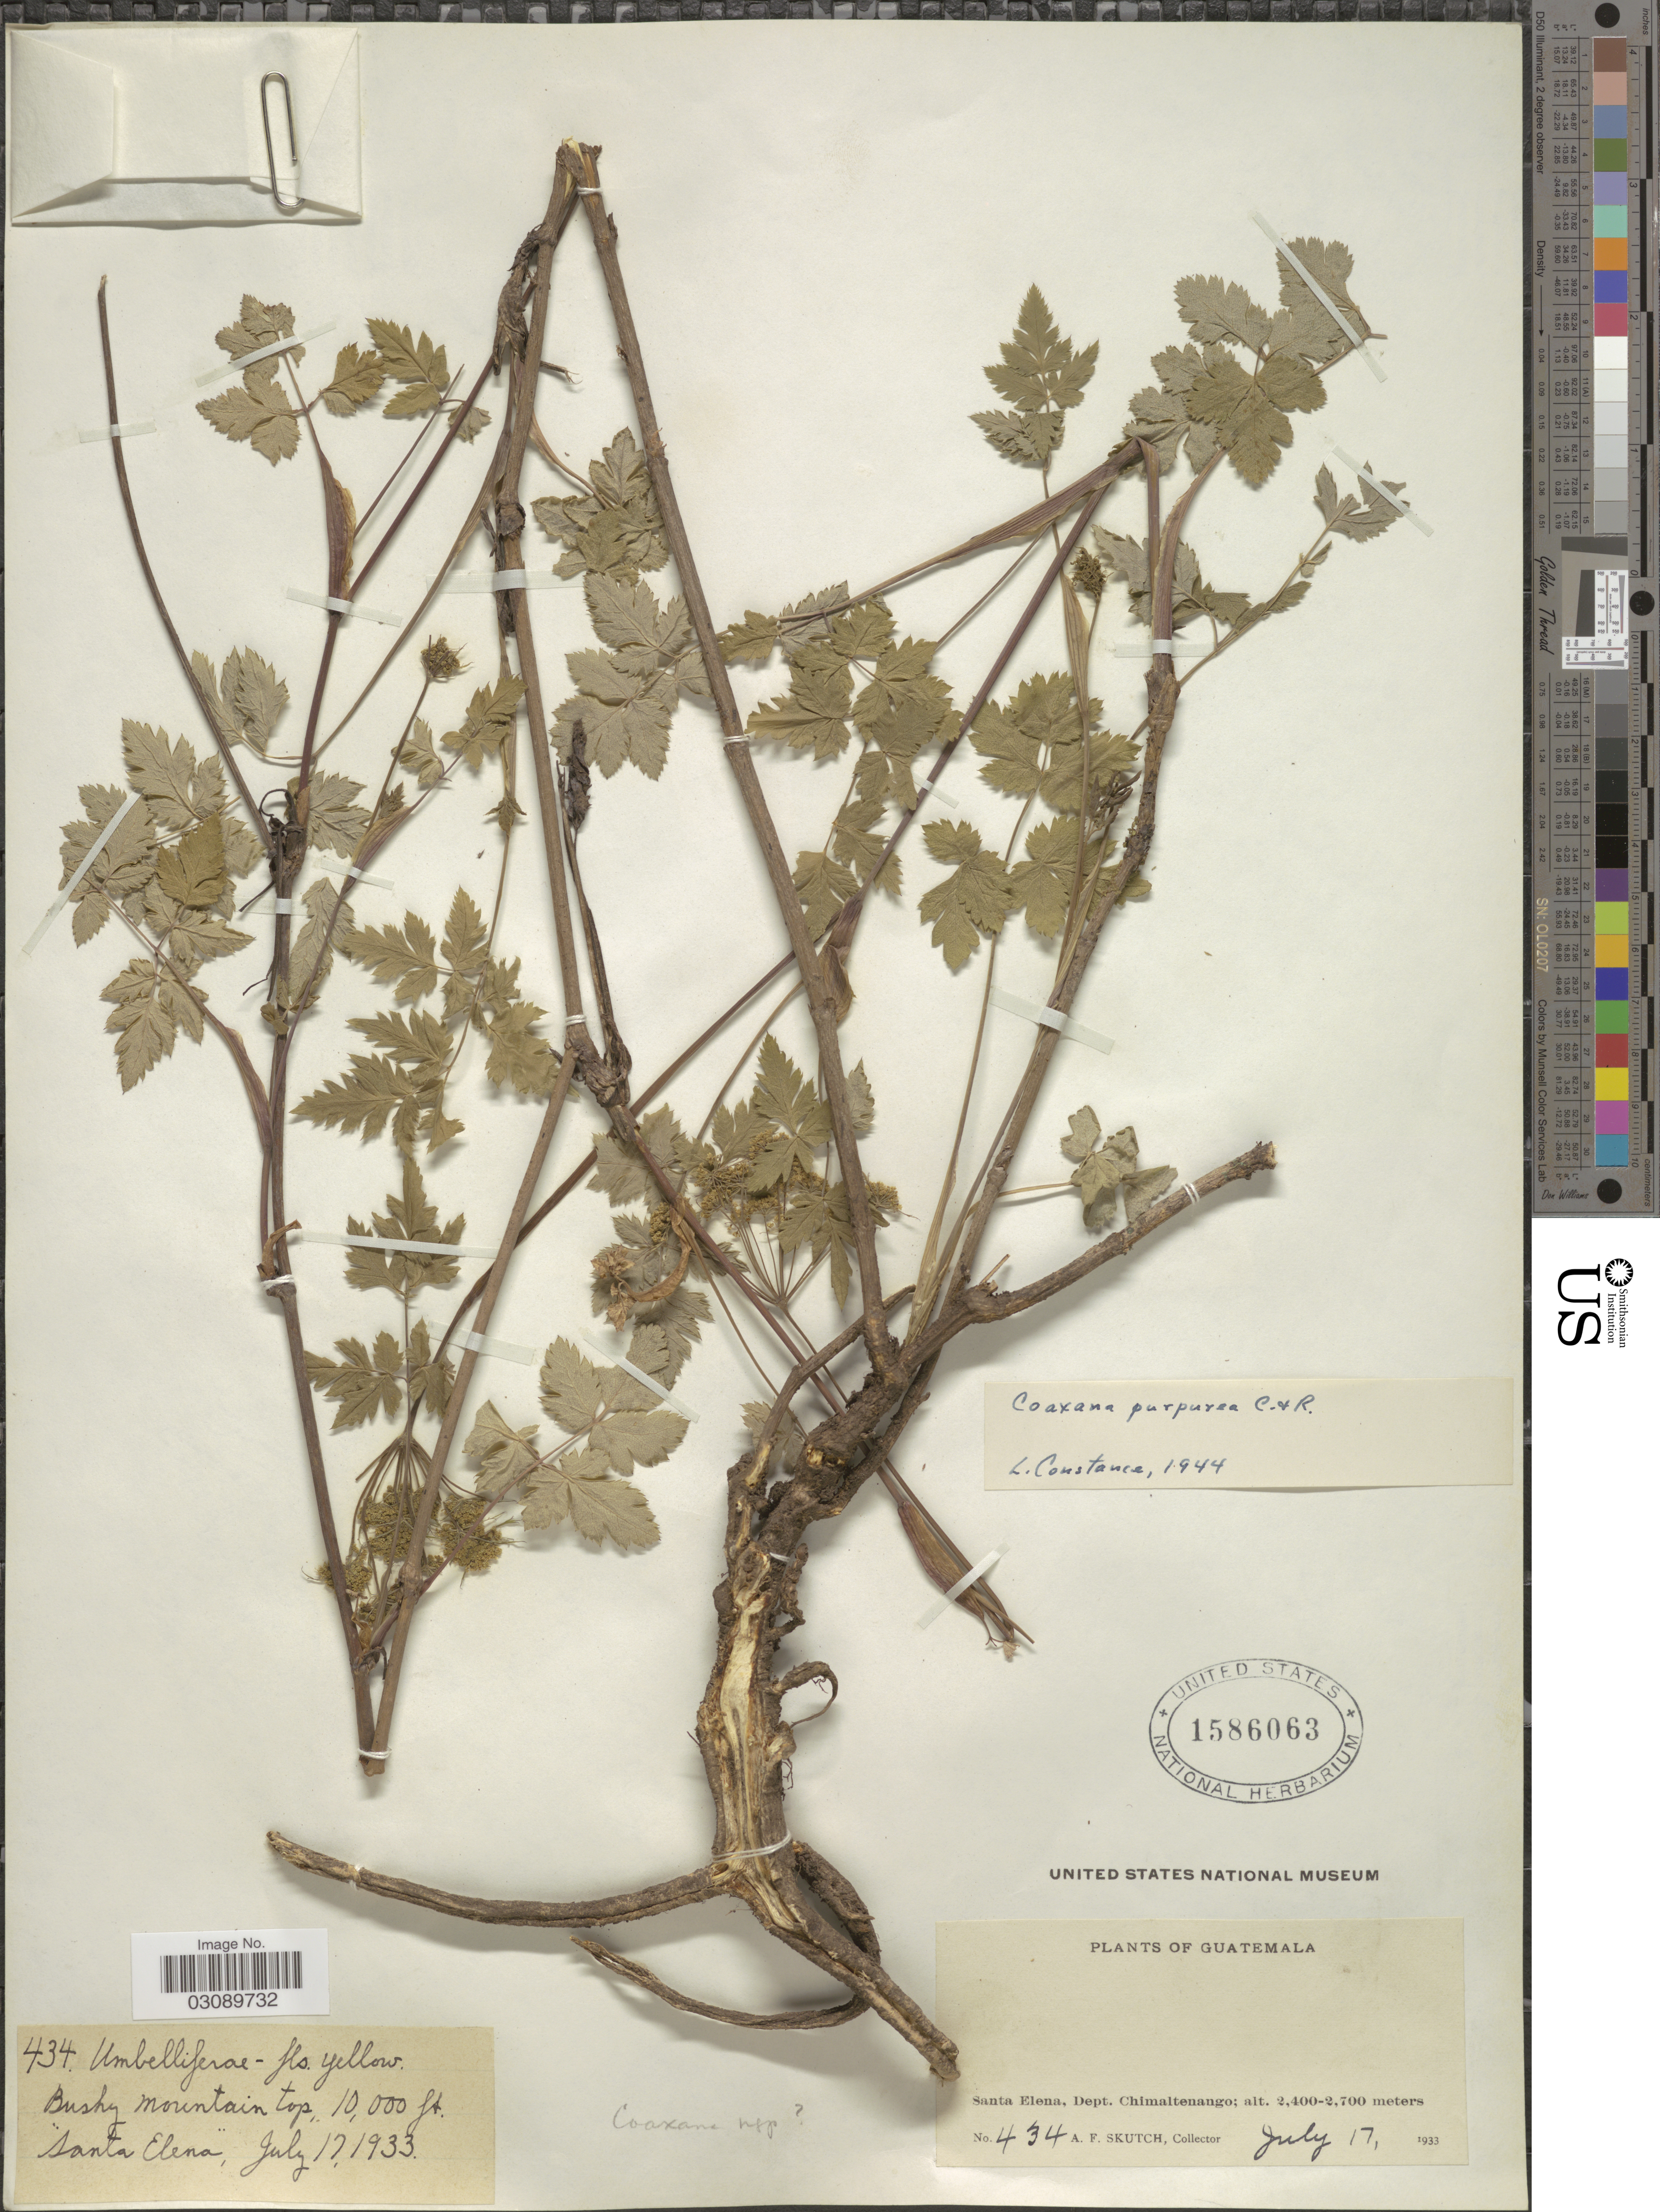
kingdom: Plantae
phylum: Tracheophyta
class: Magnoliopsida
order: Apiales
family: Apiaceae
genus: Coaxana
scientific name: Coaxana purpurea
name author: J.M. Coult.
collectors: A. F. Skutch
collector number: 434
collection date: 1933-07-17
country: Guatemala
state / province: Chimaltenango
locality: Bushy Mountain top. Santa Elena, Dept. Chimaltenango.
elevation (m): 3048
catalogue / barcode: US 1586063